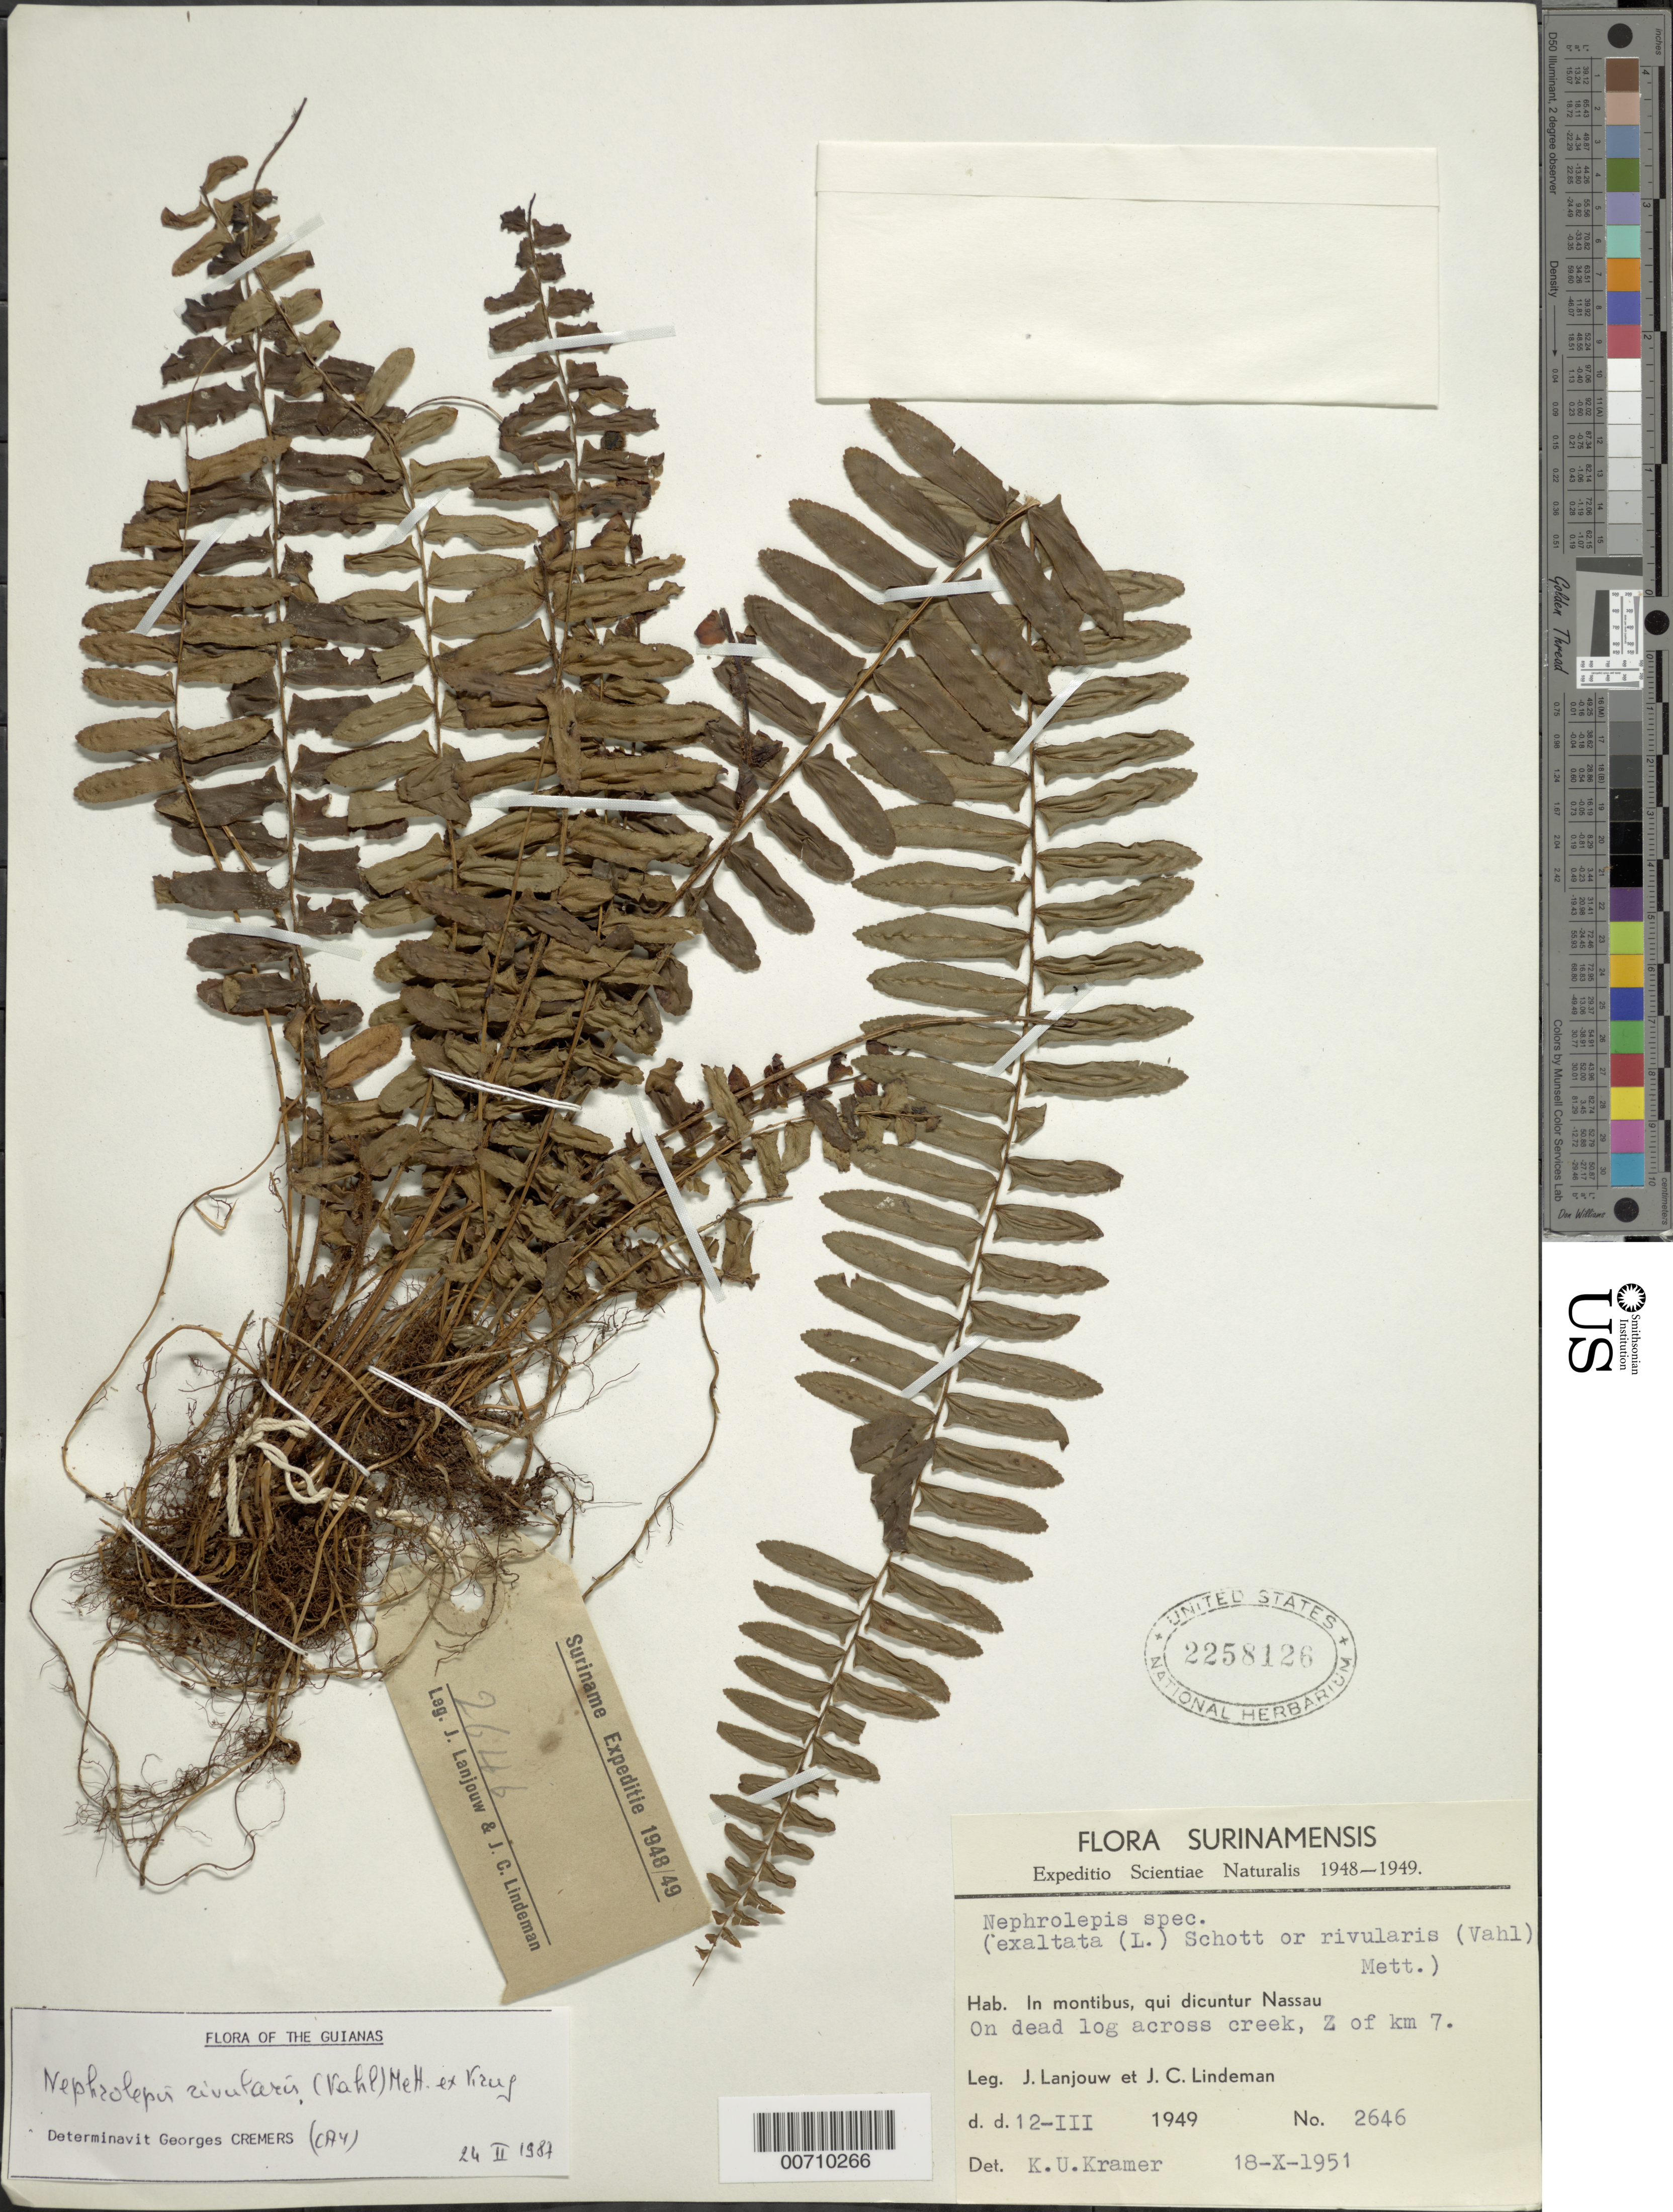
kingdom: Plantae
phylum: Tracheophyta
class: Polypodiopsida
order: Polypodiales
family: Nephrolepidaceae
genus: Nephrolepis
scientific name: Nephrolepis rivularis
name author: (Vahl) Mett. ex Krug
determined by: Cremers, Georges A.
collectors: J. Lanjouw & J. C. Lindeman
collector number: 51 2646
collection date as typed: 18-May-51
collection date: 1951-05-18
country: Suriname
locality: Nassau Mts., km 7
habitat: On dead log across creek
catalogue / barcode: US 2258126